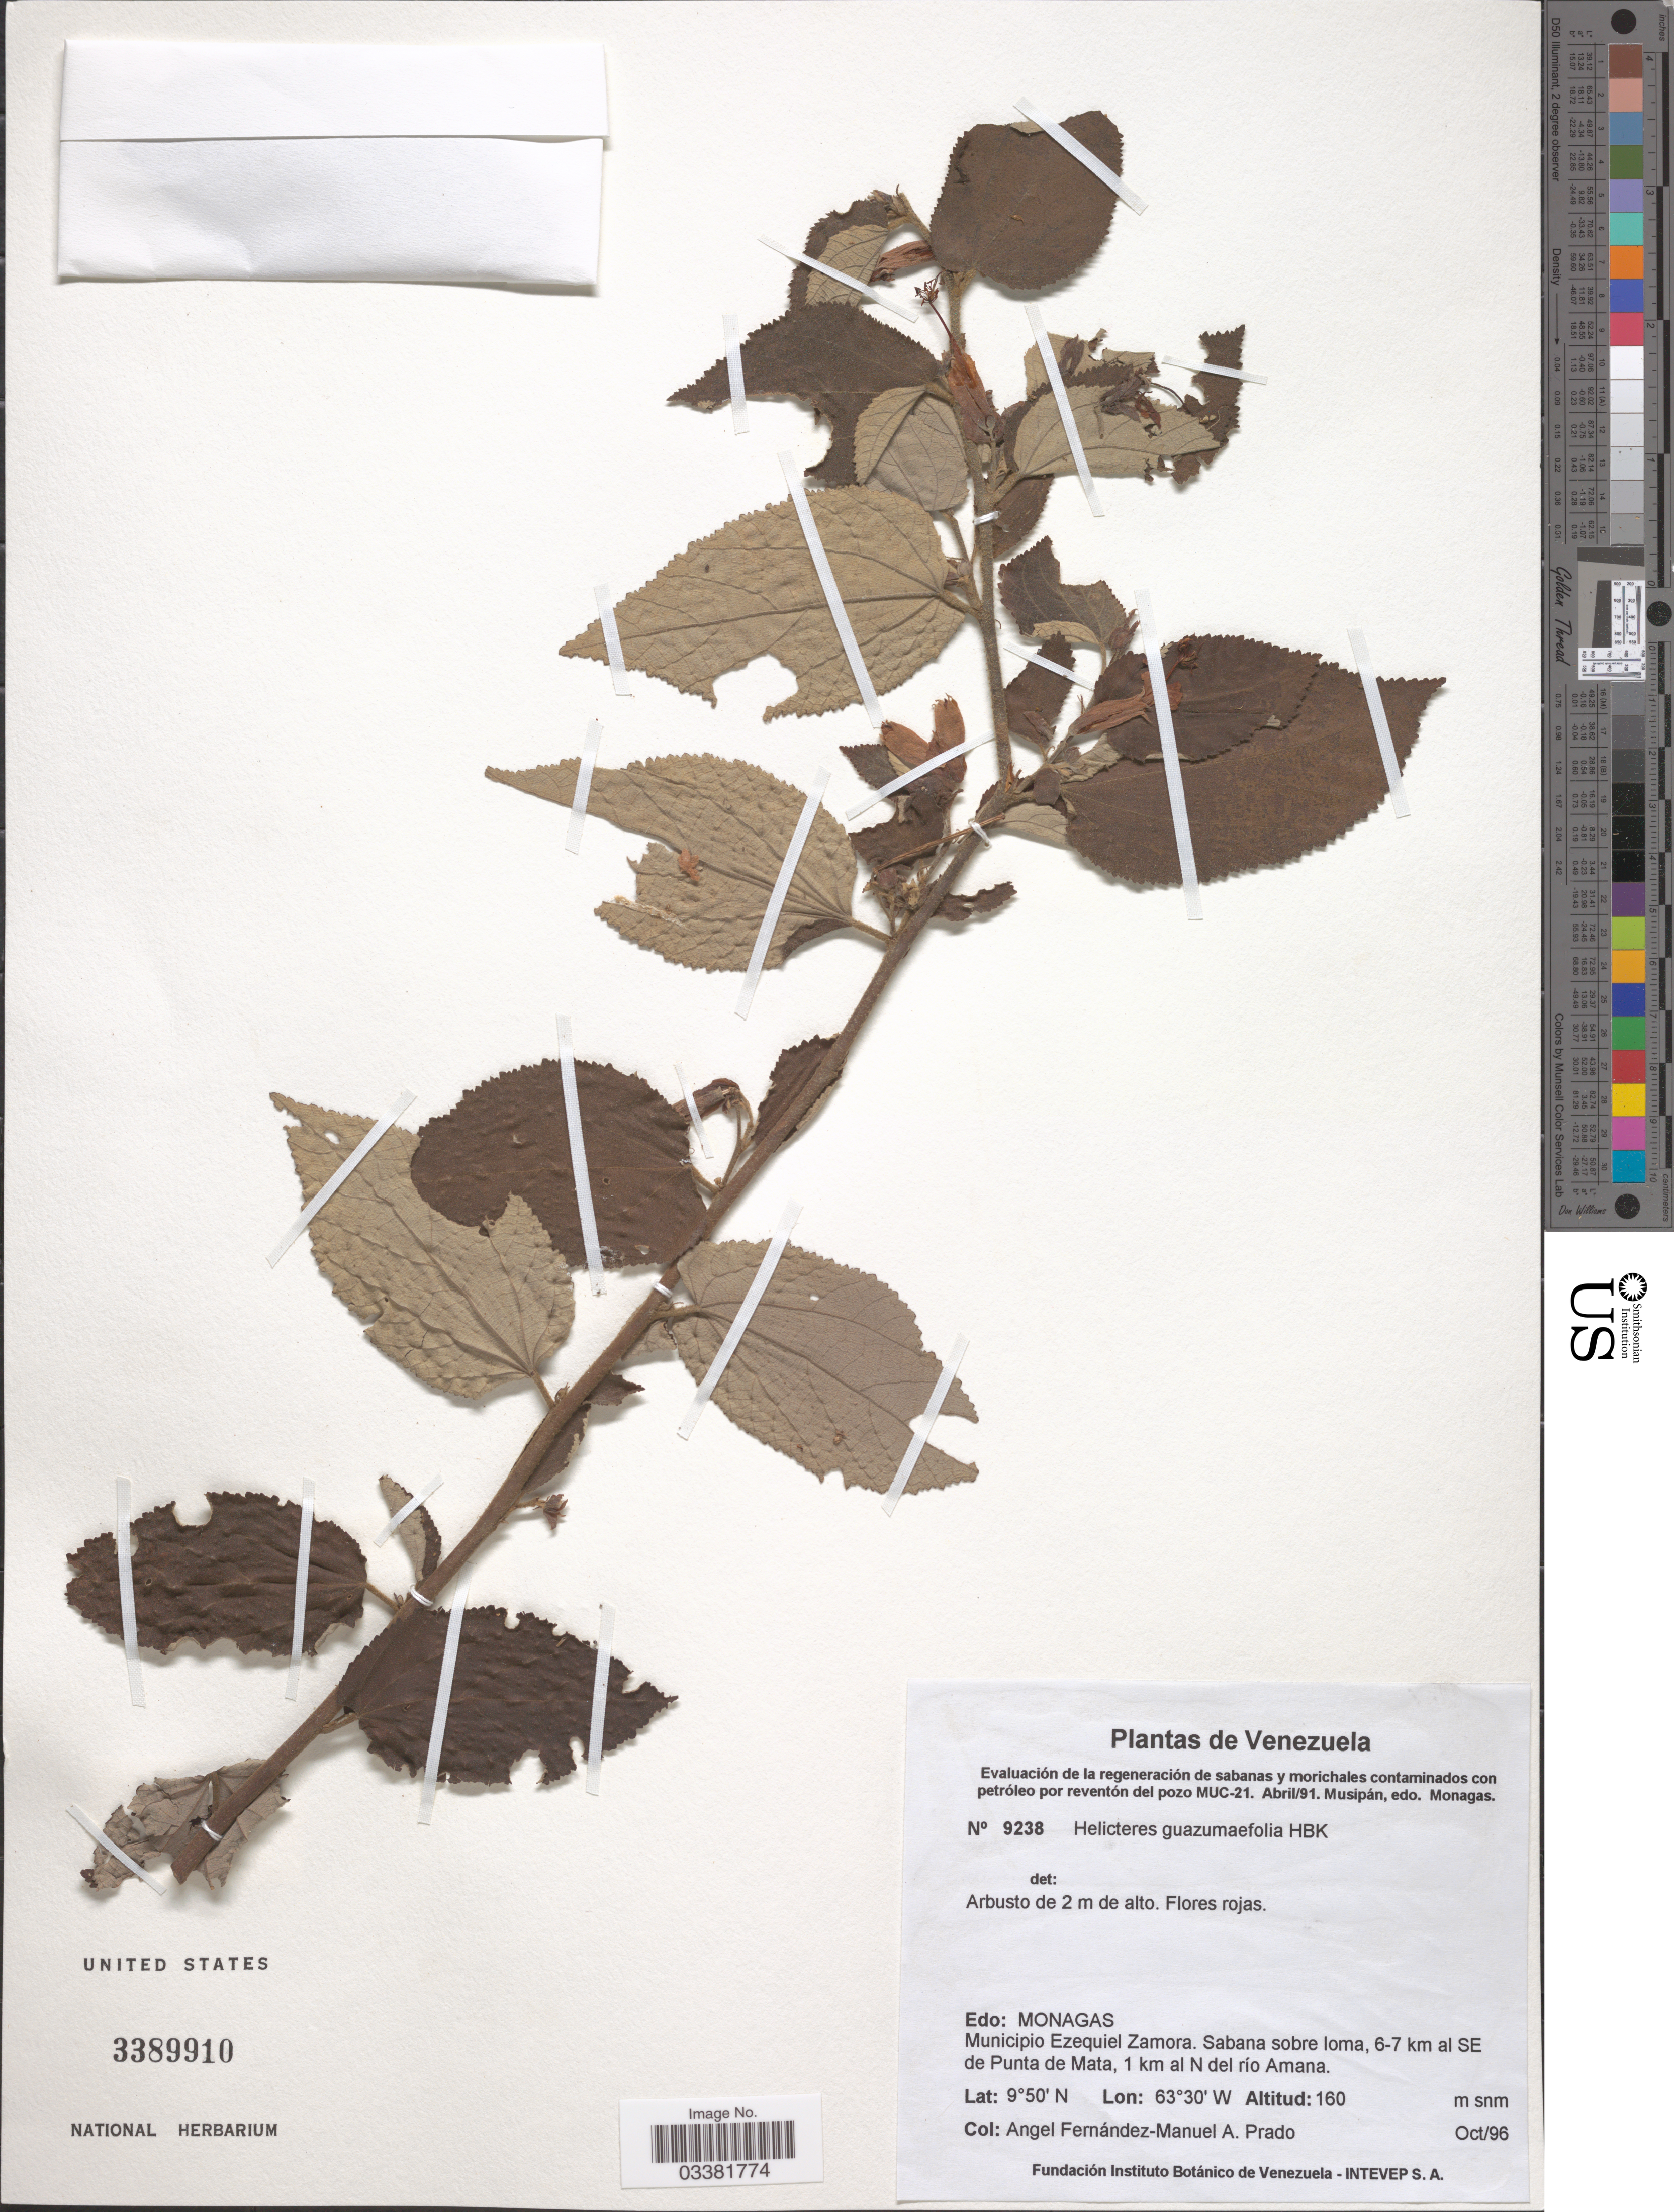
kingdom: Plantae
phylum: Tracheophyta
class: Magnoliopsida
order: Malvales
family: Malvaceae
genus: Helicteres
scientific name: Helicteres guazumifolia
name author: Kunth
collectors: Á. Fernández & M. Prado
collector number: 9238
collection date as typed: Transcribed d/m/y: /10/96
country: Venezuela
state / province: Monagas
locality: Municipio Ezequiel Zamora. Sabana sobre loma, 6-7 km al SE de Punta de Mata, 1 km al N del río Amana.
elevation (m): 160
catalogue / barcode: US 3389910